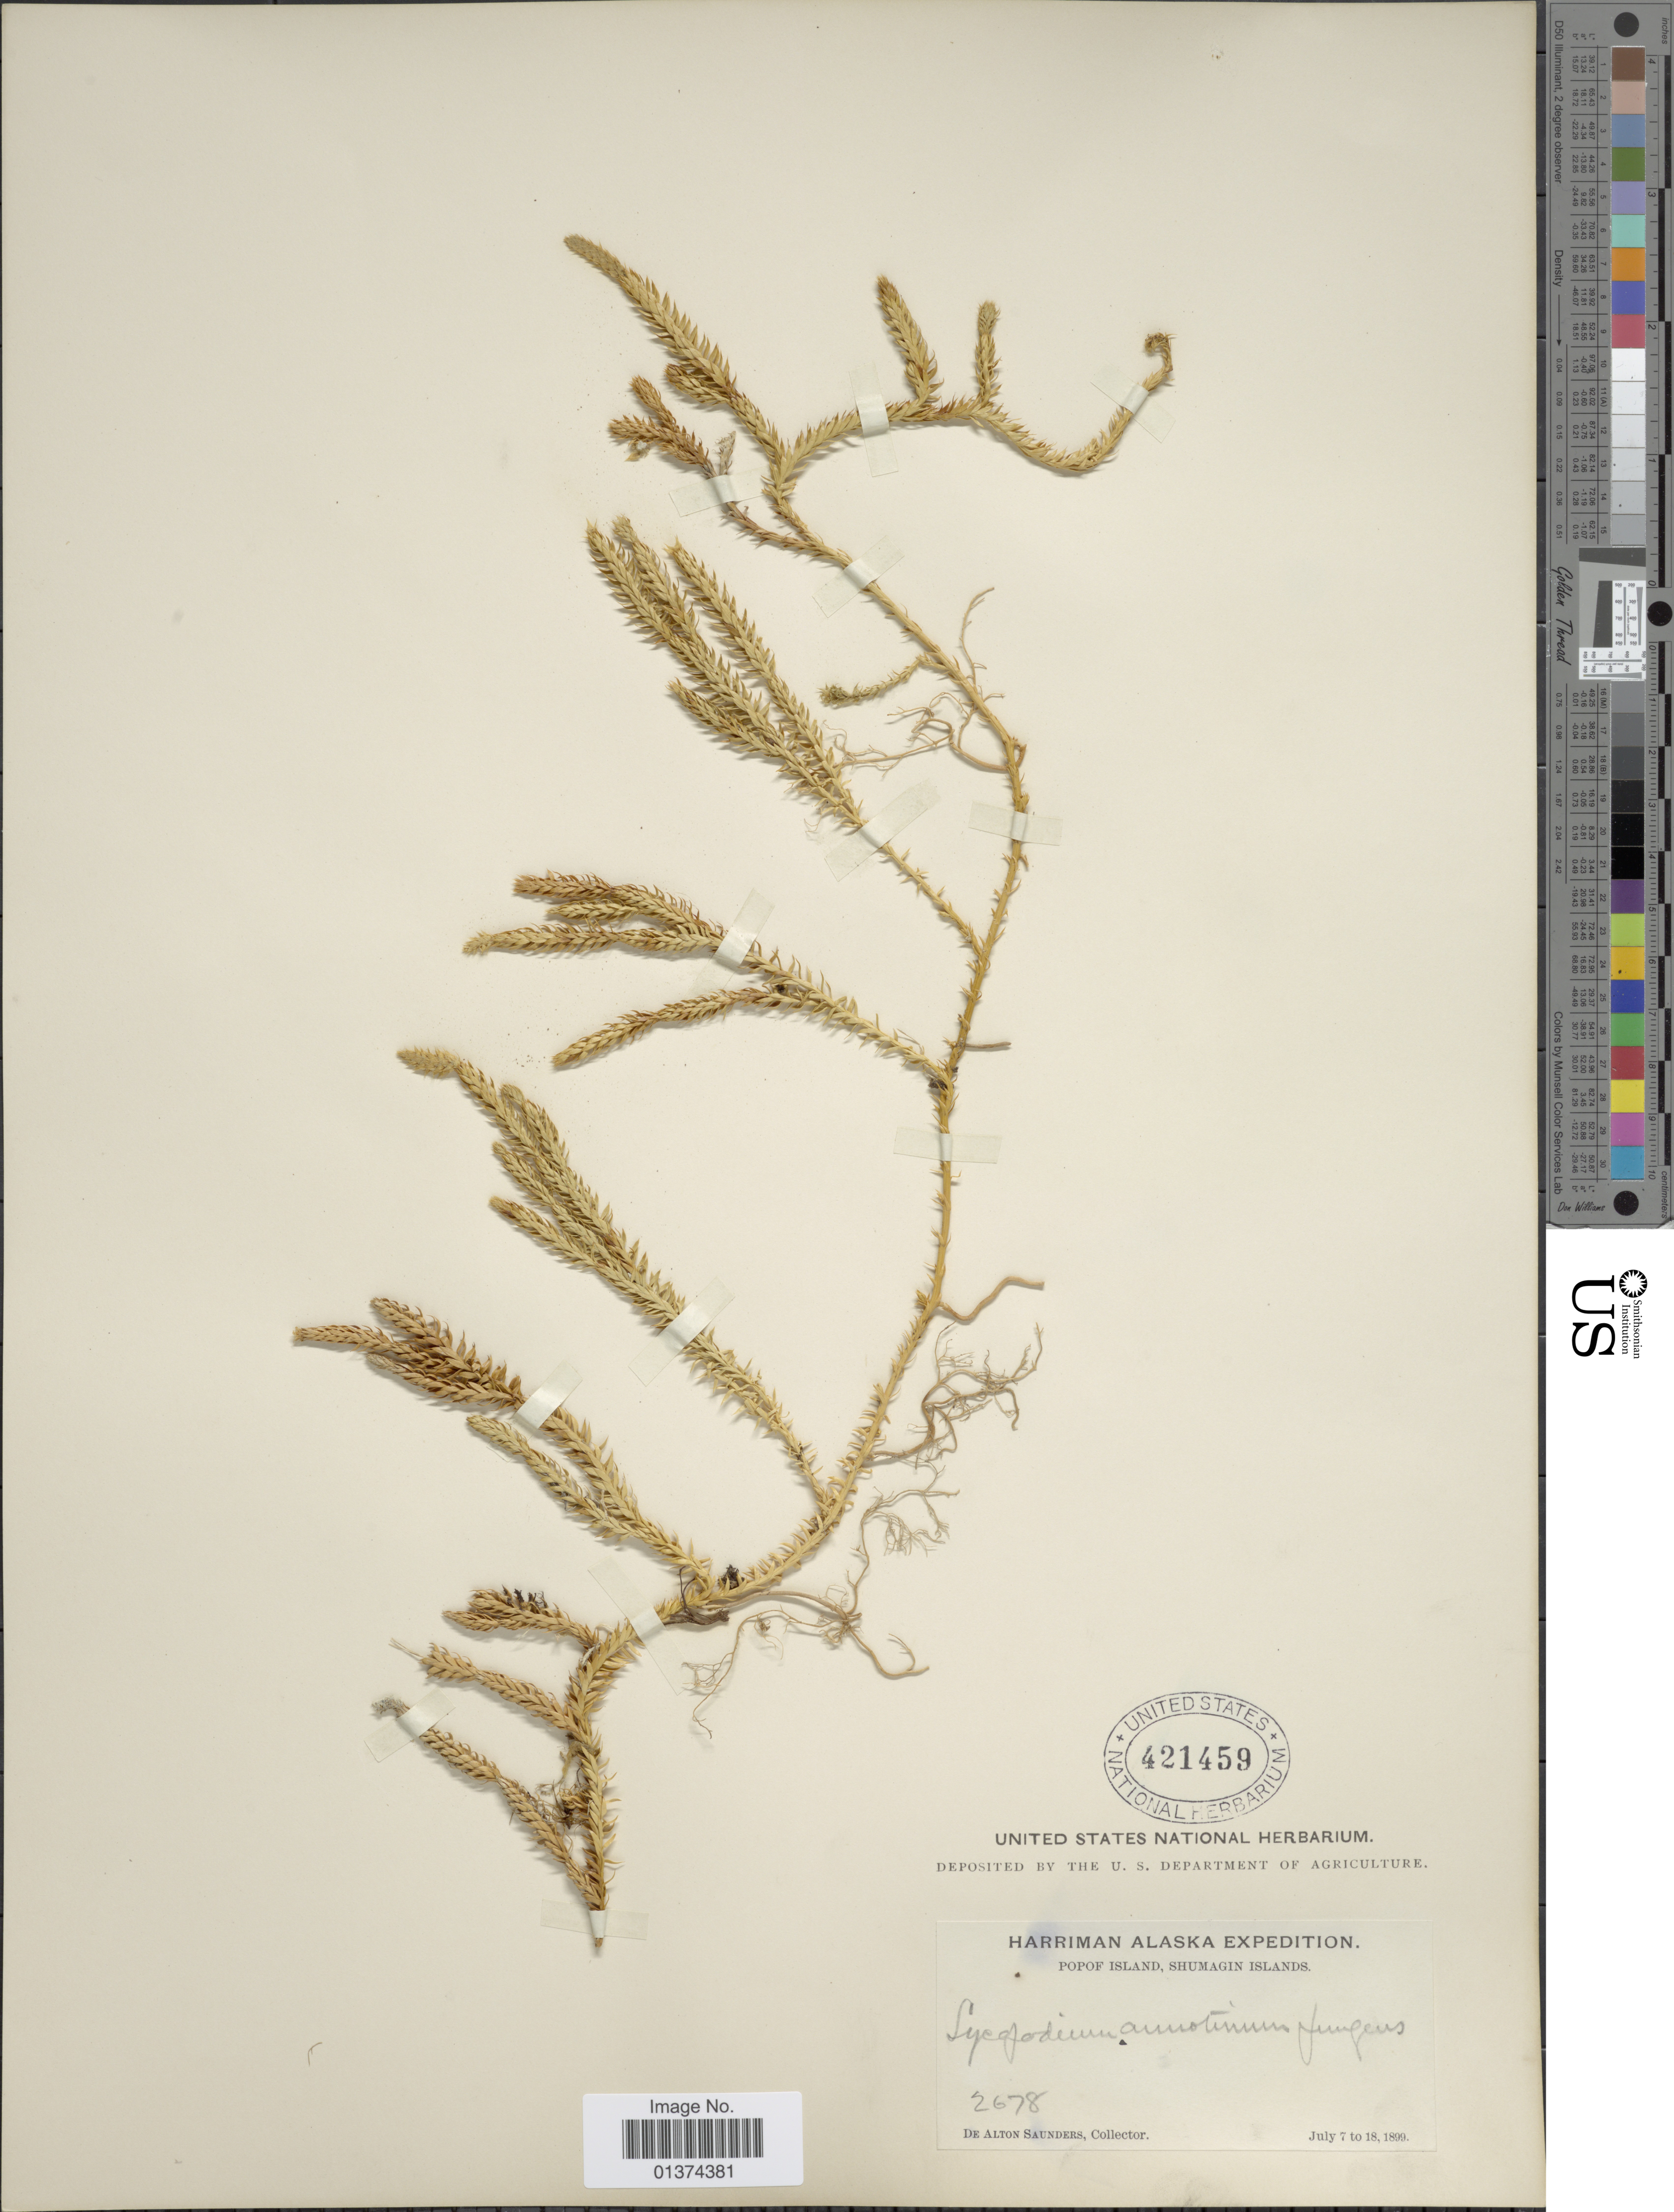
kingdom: Plantae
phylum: Tracheophyta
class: Lycopodiopsida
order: Lycopodiales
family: Lycopodiaceae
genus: Spinulum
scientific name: Spinulum annotinum subsp. annotinum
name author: (L.) A. Haines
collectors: D. A. Saunders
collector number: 2678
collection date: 1899-07-07/1899-07-18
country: United States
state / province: Alaska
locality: Popof Island, Shumagin Islands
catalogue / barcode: US 421459